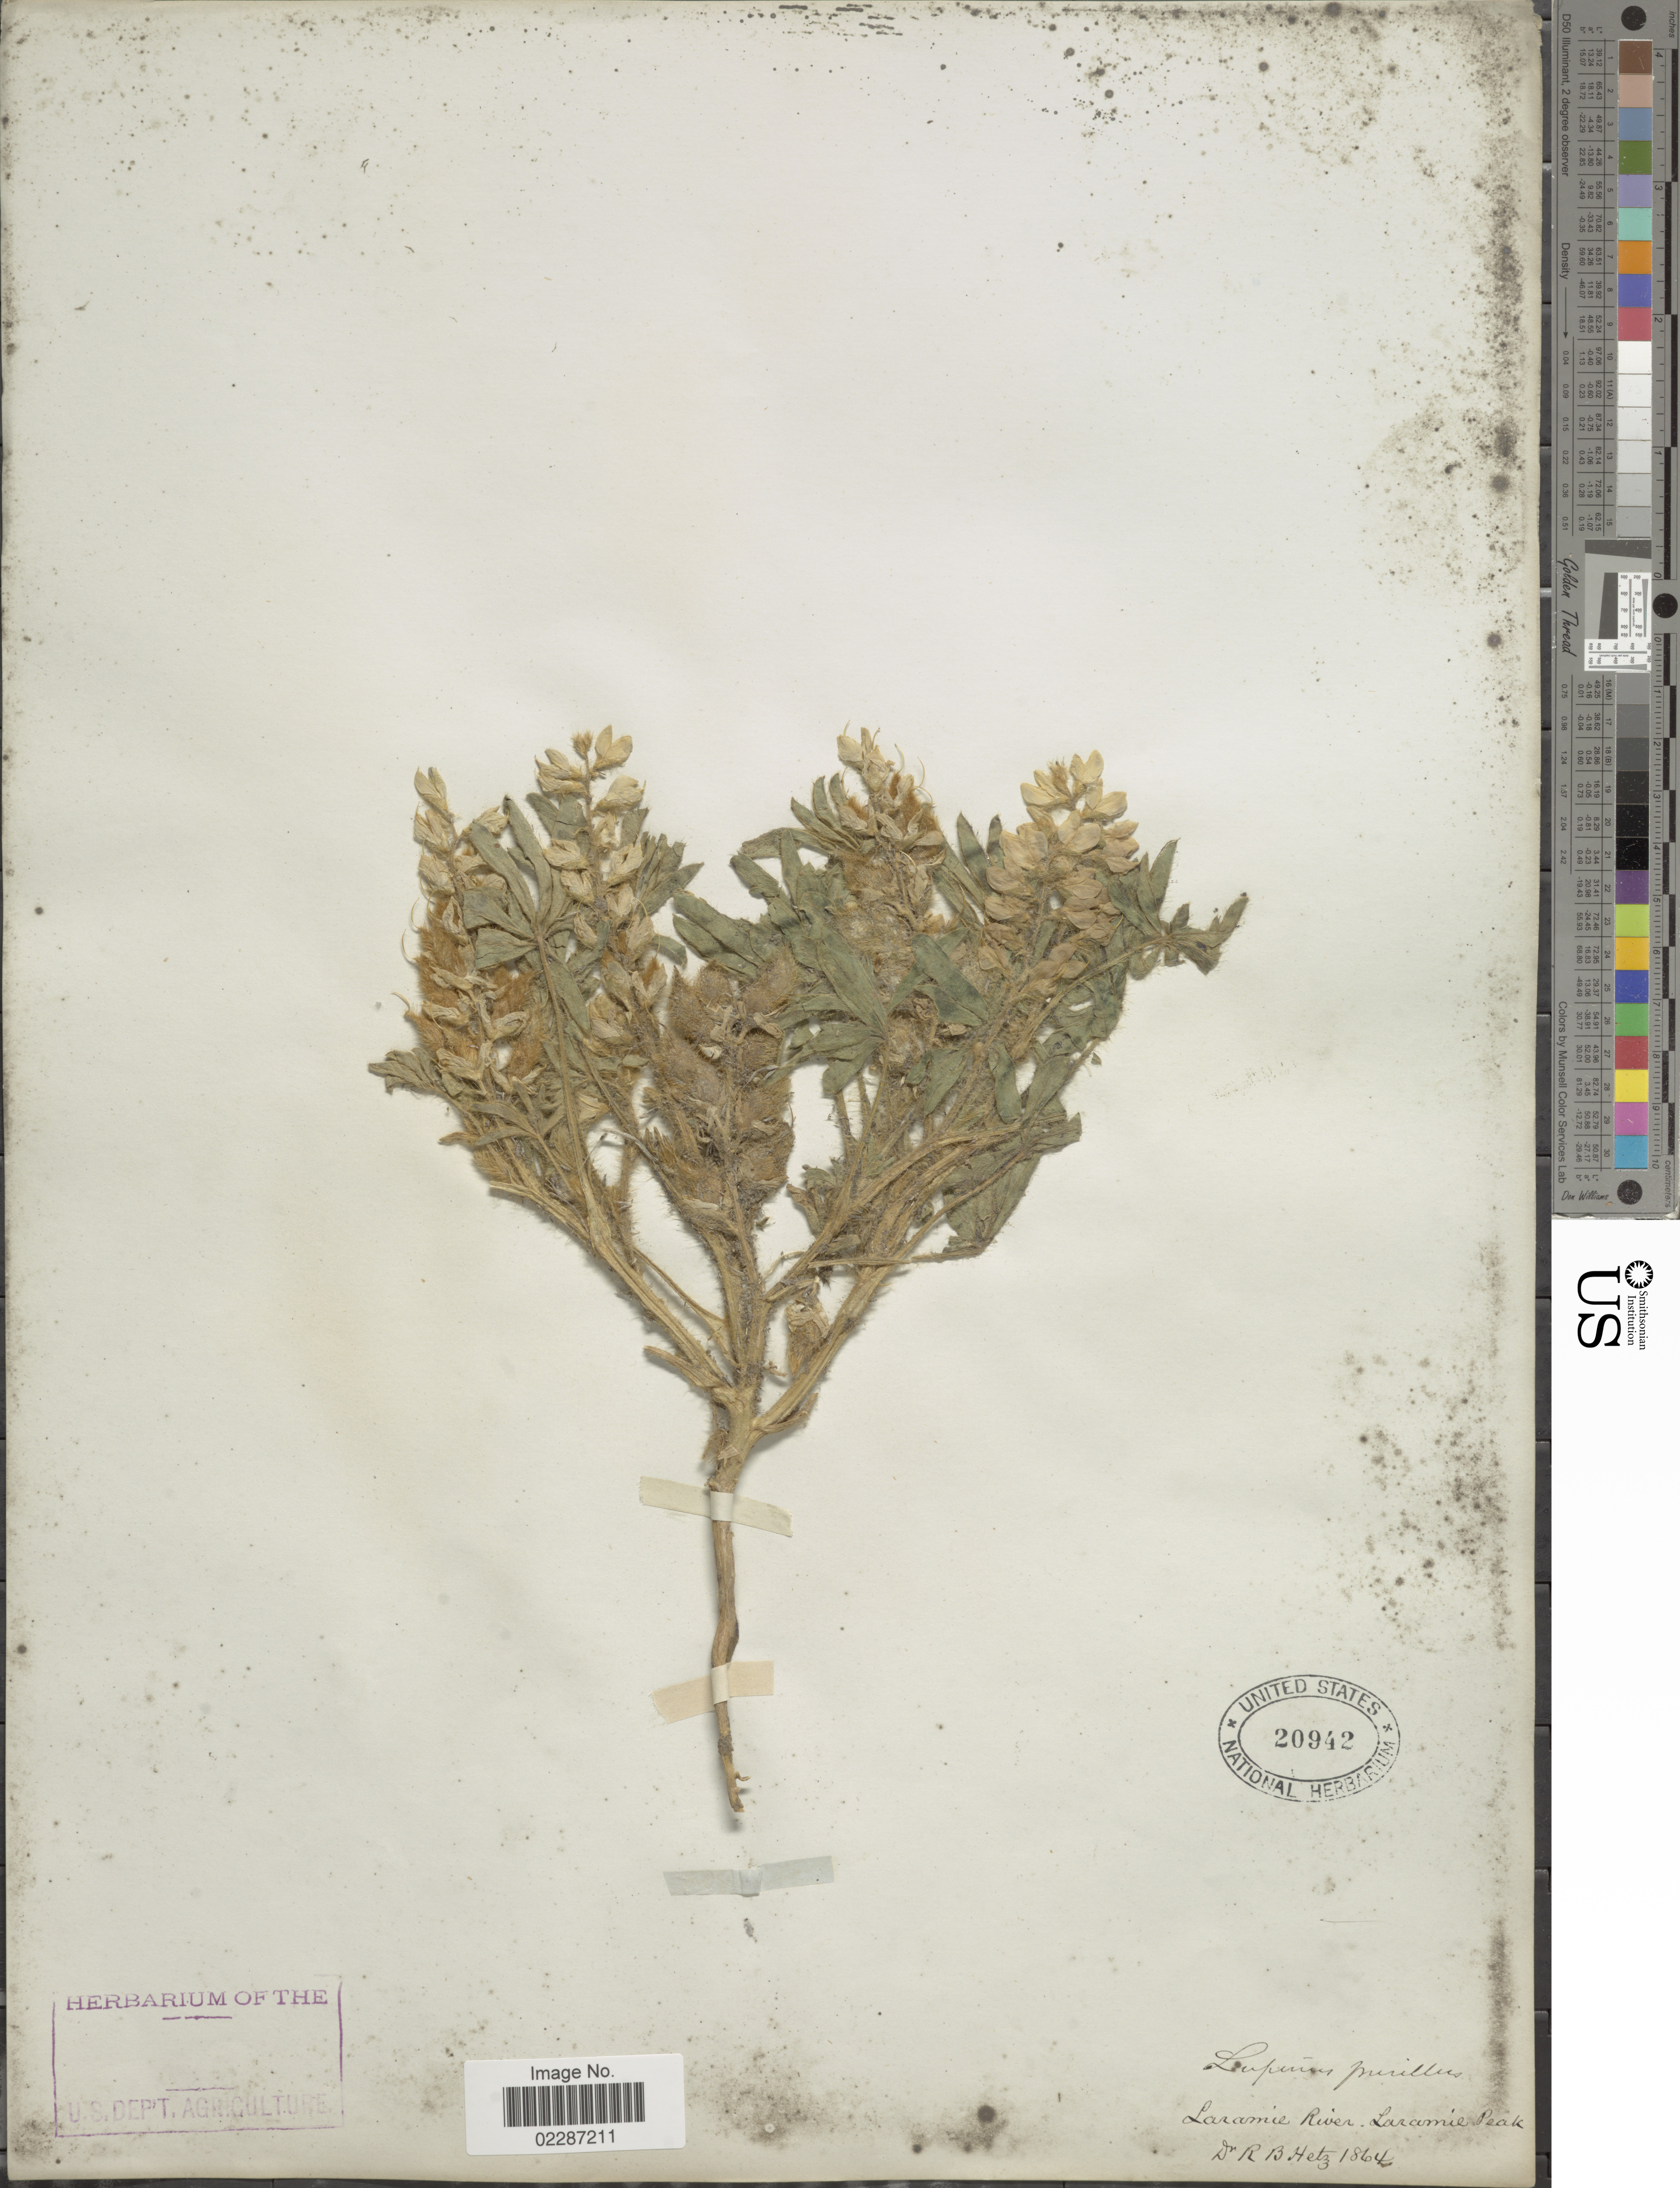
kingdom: Plantae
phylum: Tracheophyta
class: Magnoliopsida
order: Fabales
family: Fabaceae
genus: Lupinus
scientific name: Lupinus pusillus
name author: Pursh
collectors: ex herb. U. S. Department of Agriculture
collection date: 1864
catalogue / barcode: US 20942